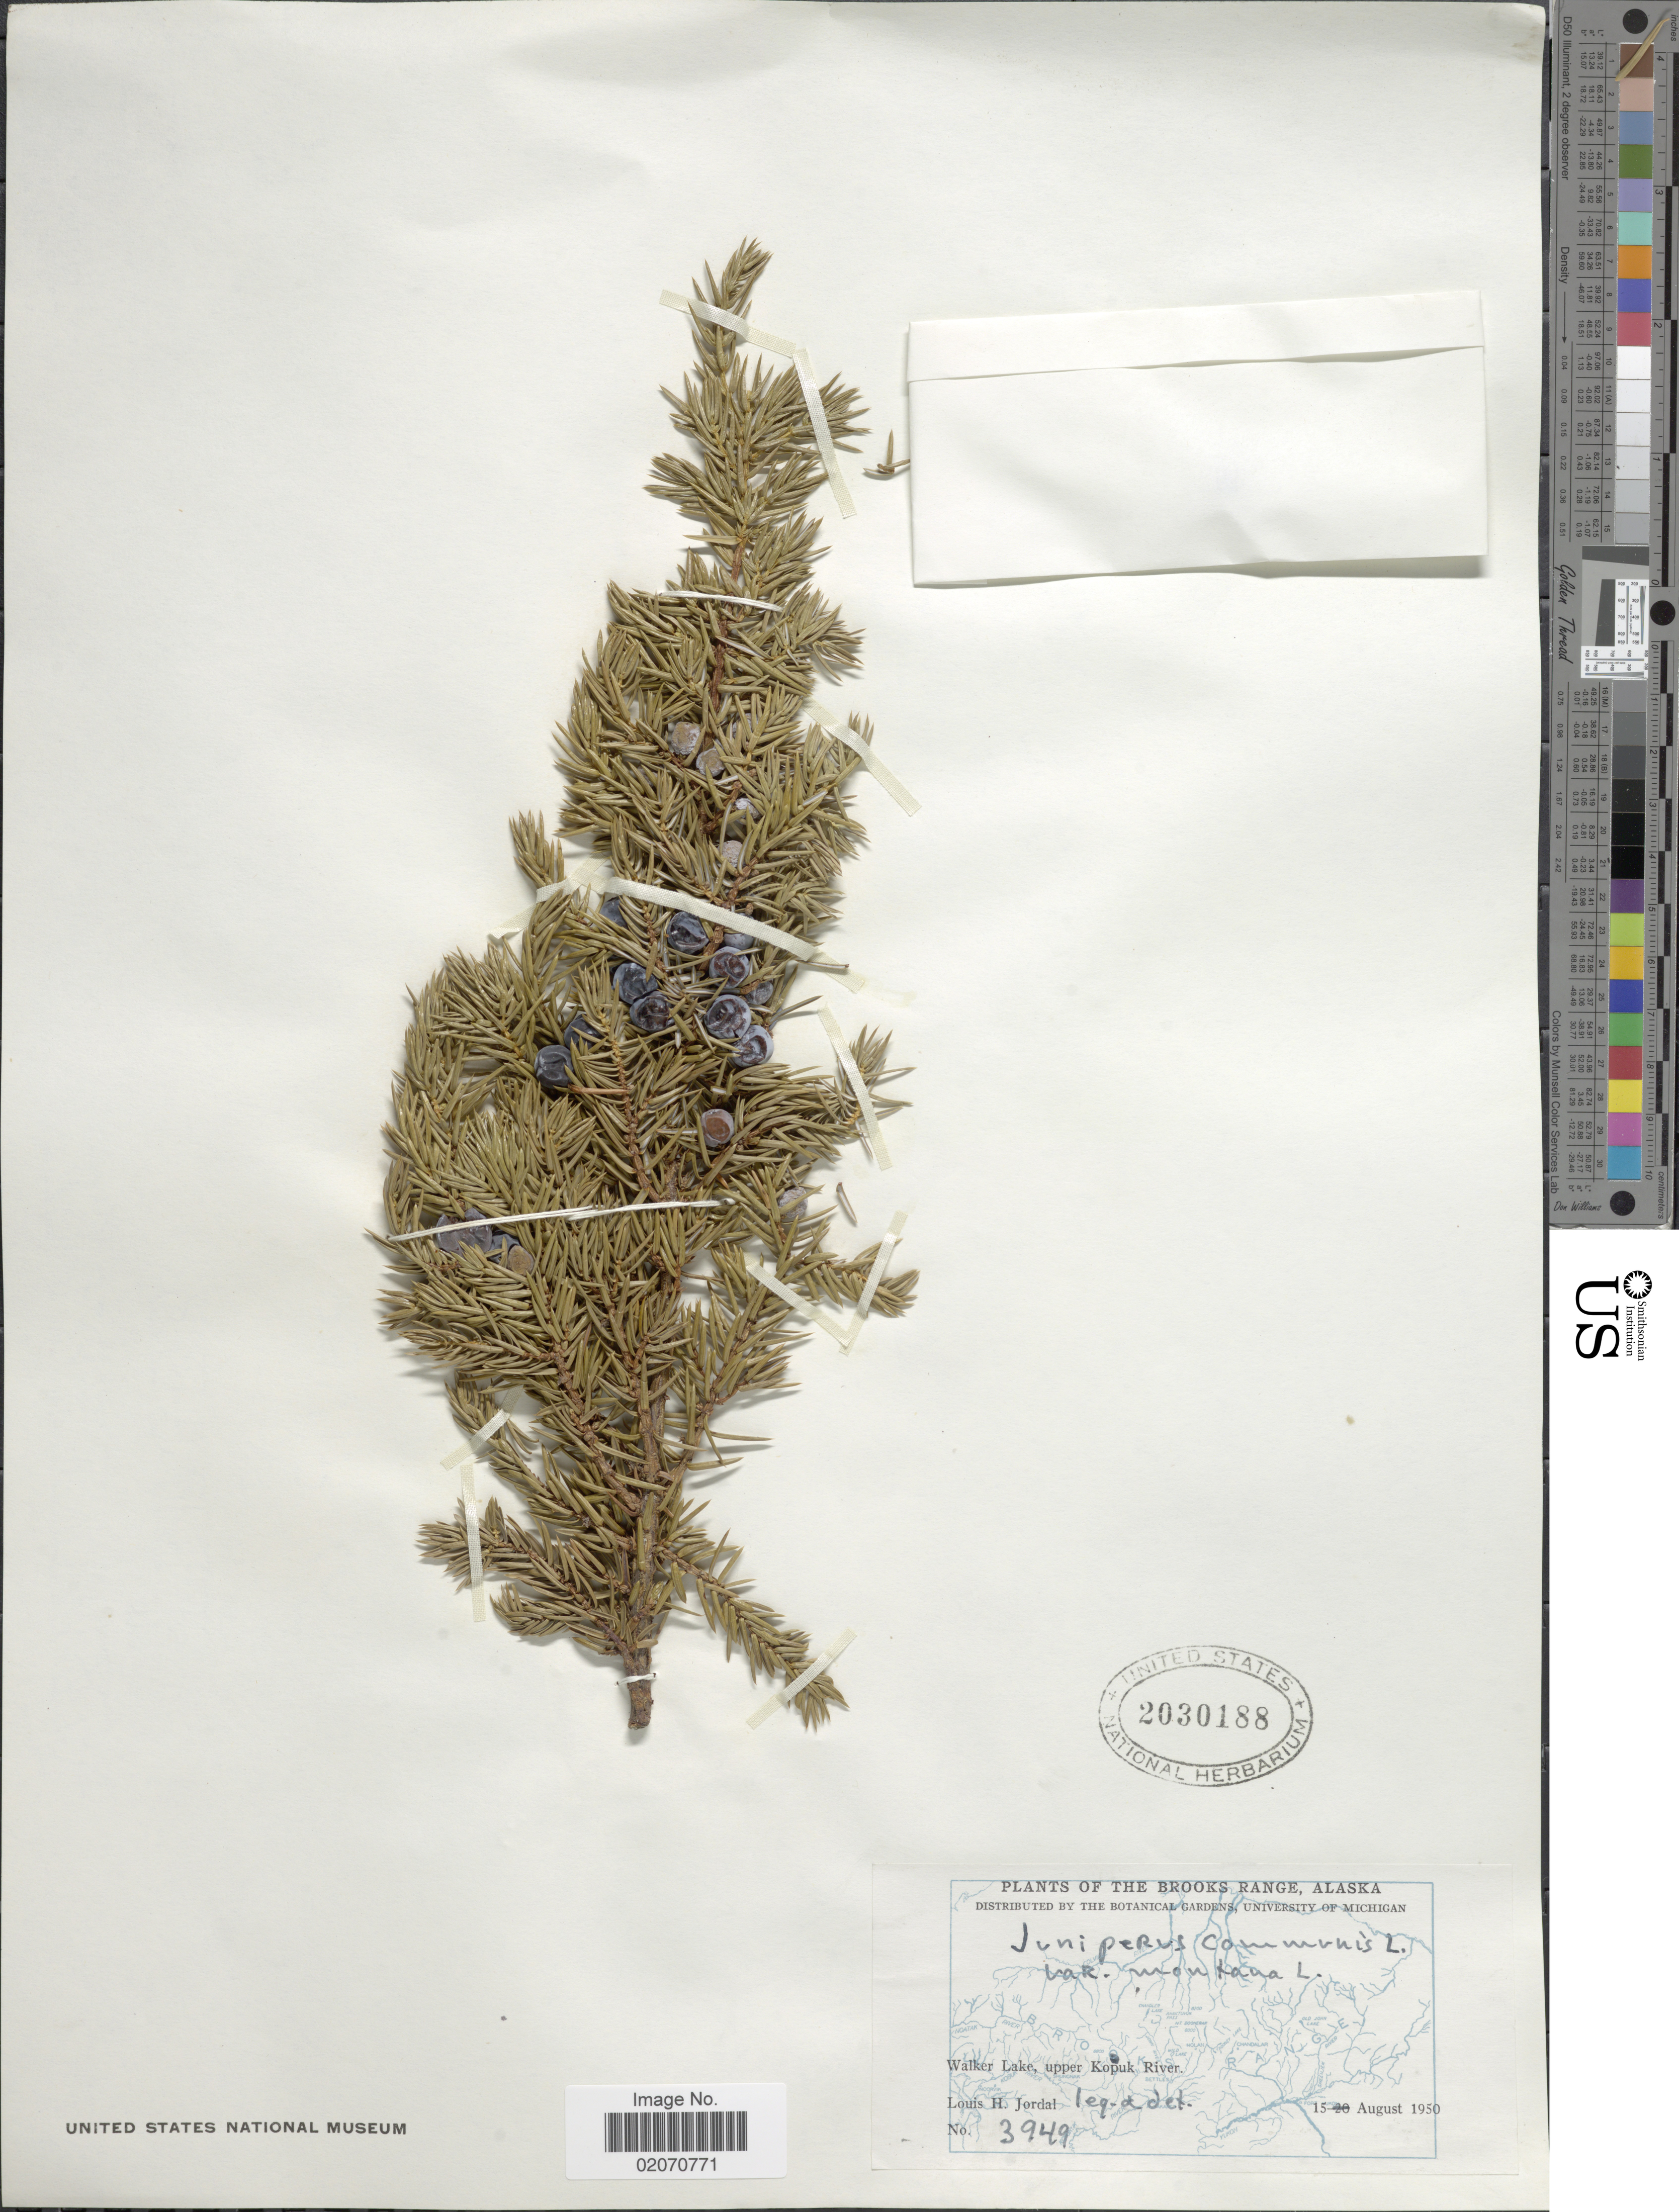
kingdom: Plantae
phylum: Tracheophyta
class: Pinopsida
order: Pinales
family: Cupressaceae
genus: Juniperus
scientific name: Juniperus communis subsp. nana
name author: (Willd.) Syme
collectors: L. Jordal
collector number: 3949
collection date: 1950-08-15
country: United States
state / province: Alaska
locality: Brooks Range, Walker Lake, upper Kopuk River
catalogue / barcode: US 2030188